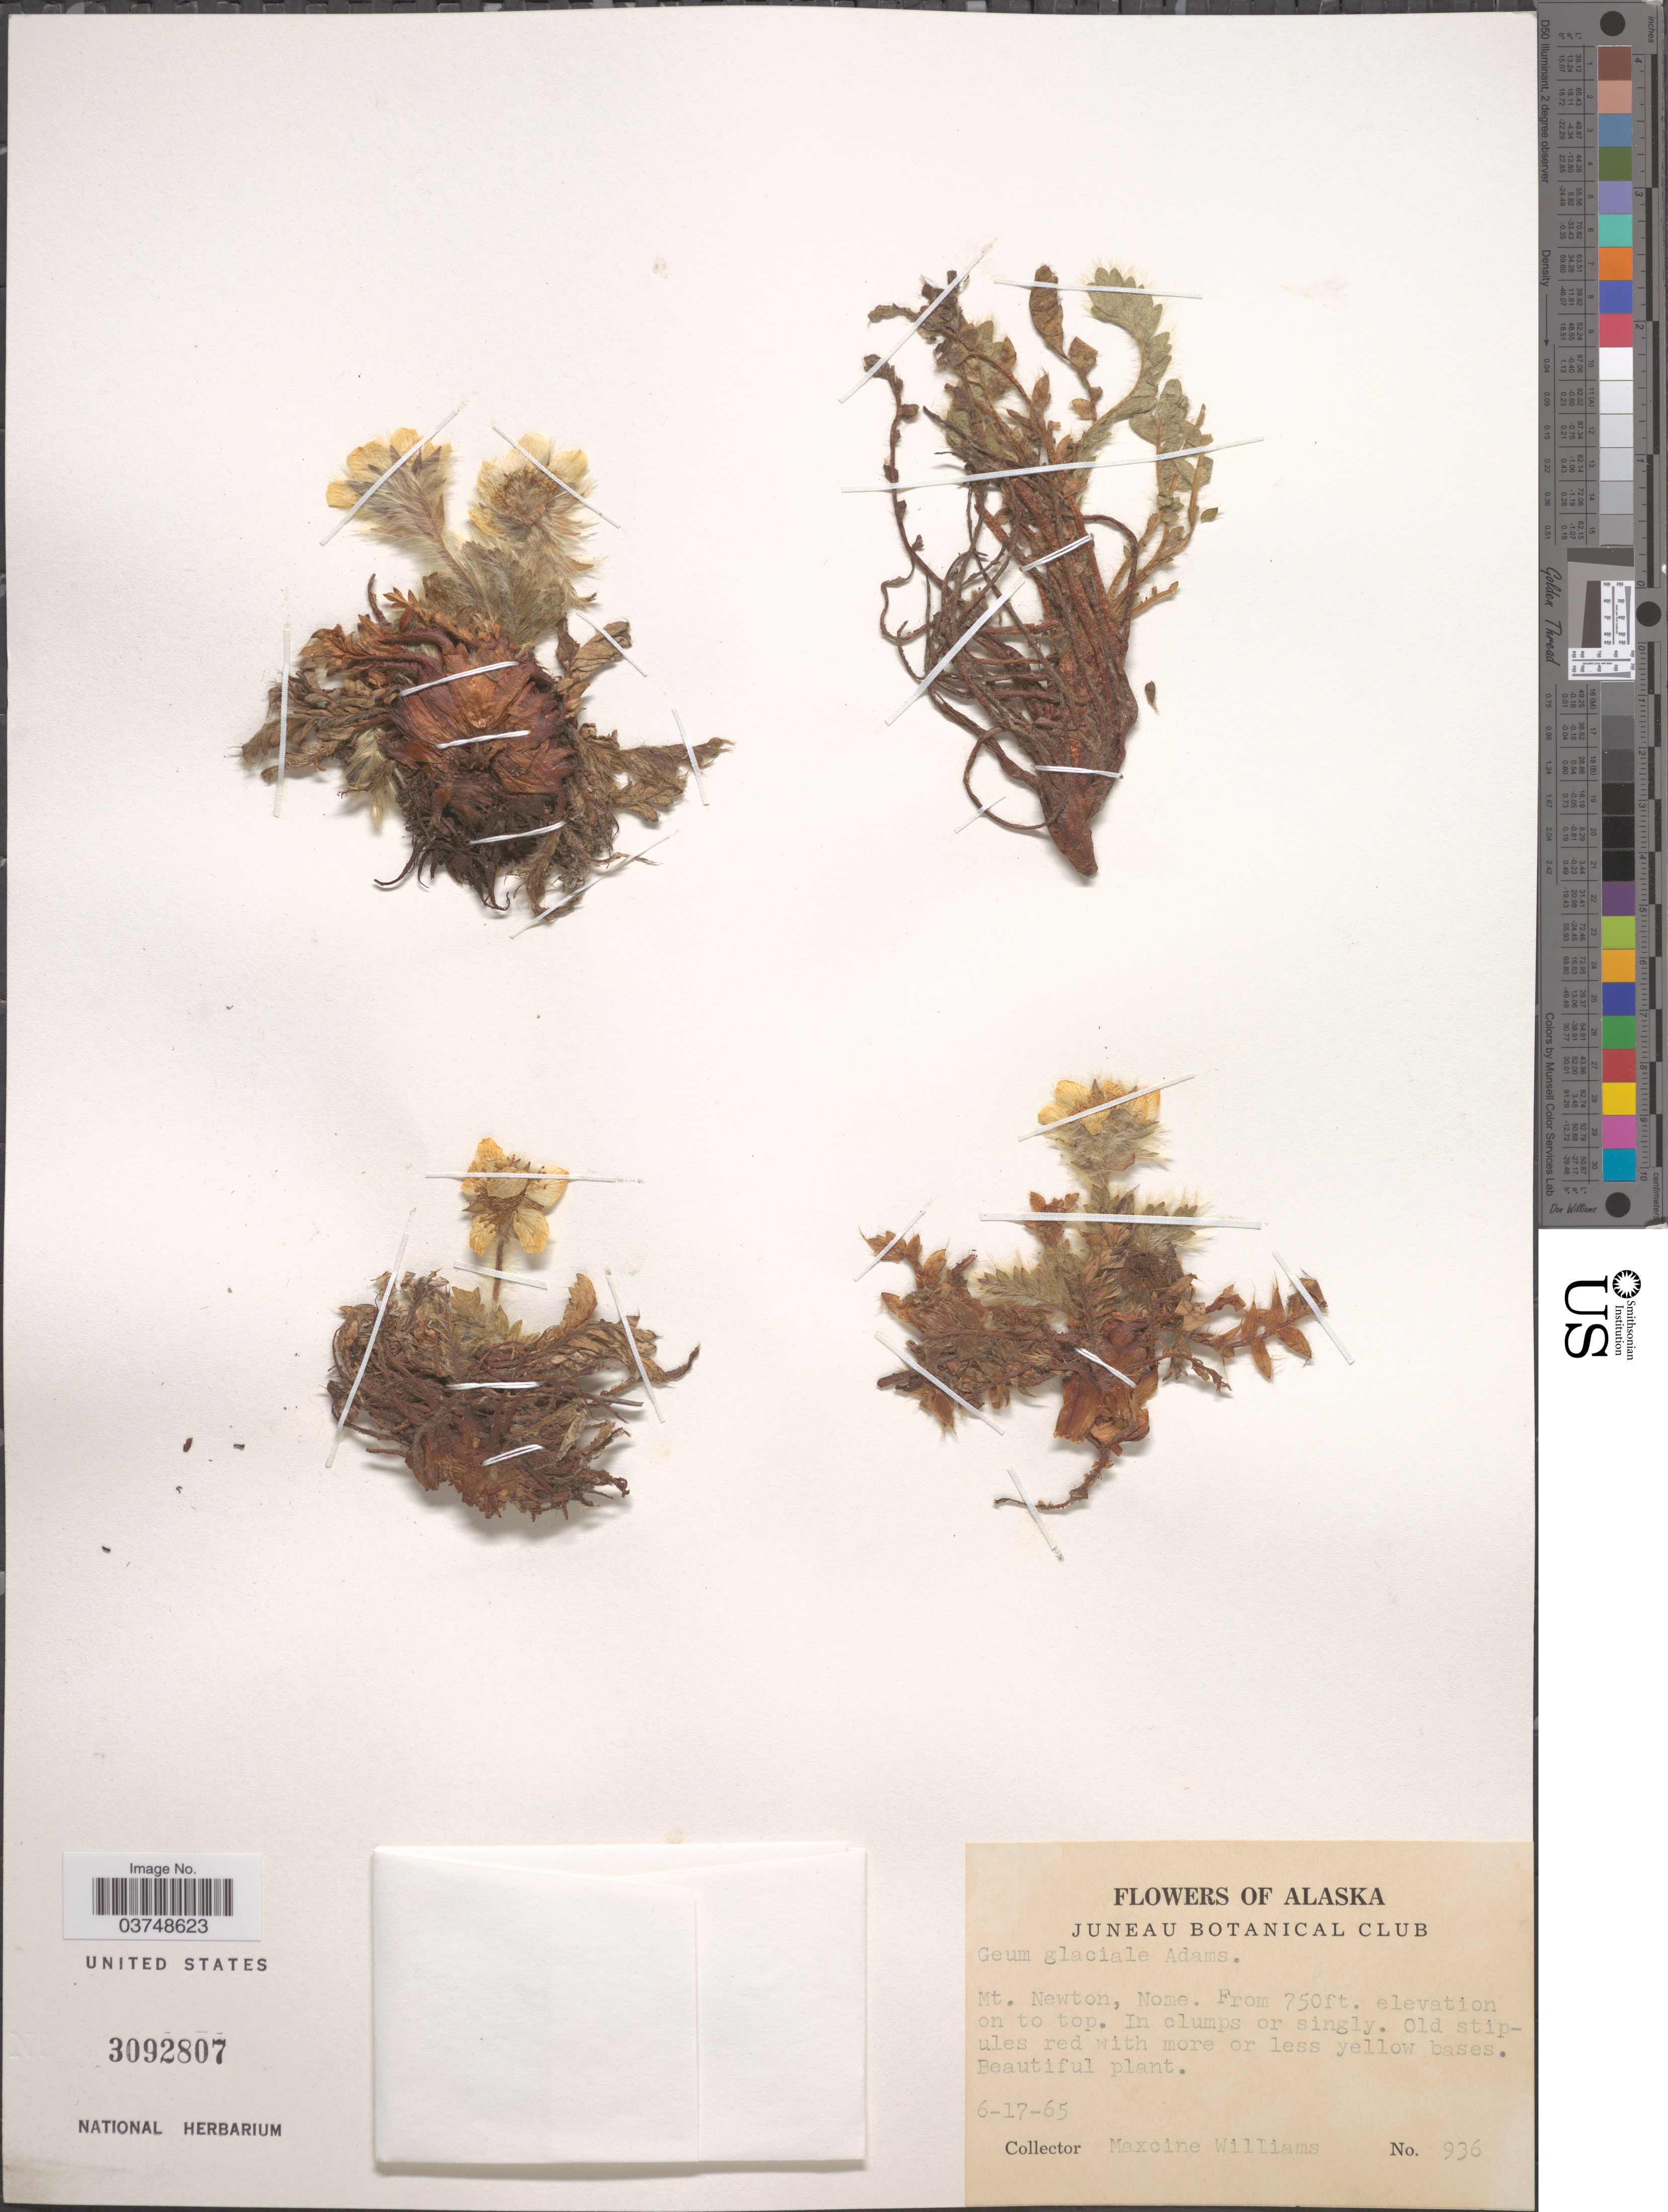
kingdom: Plantae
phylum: Tracheophyta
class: Magnoliopsida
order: Rosales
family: Rosaceae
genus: Geum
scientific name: Geum glaciale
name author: Adams ex Fisch.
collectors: M. Williams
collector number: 936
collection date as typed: Transcribed d/m/y: 17/6/65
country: United States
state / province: Alaska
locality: Mt. Newton, Nome.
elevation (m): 229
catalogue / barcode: US 3092807